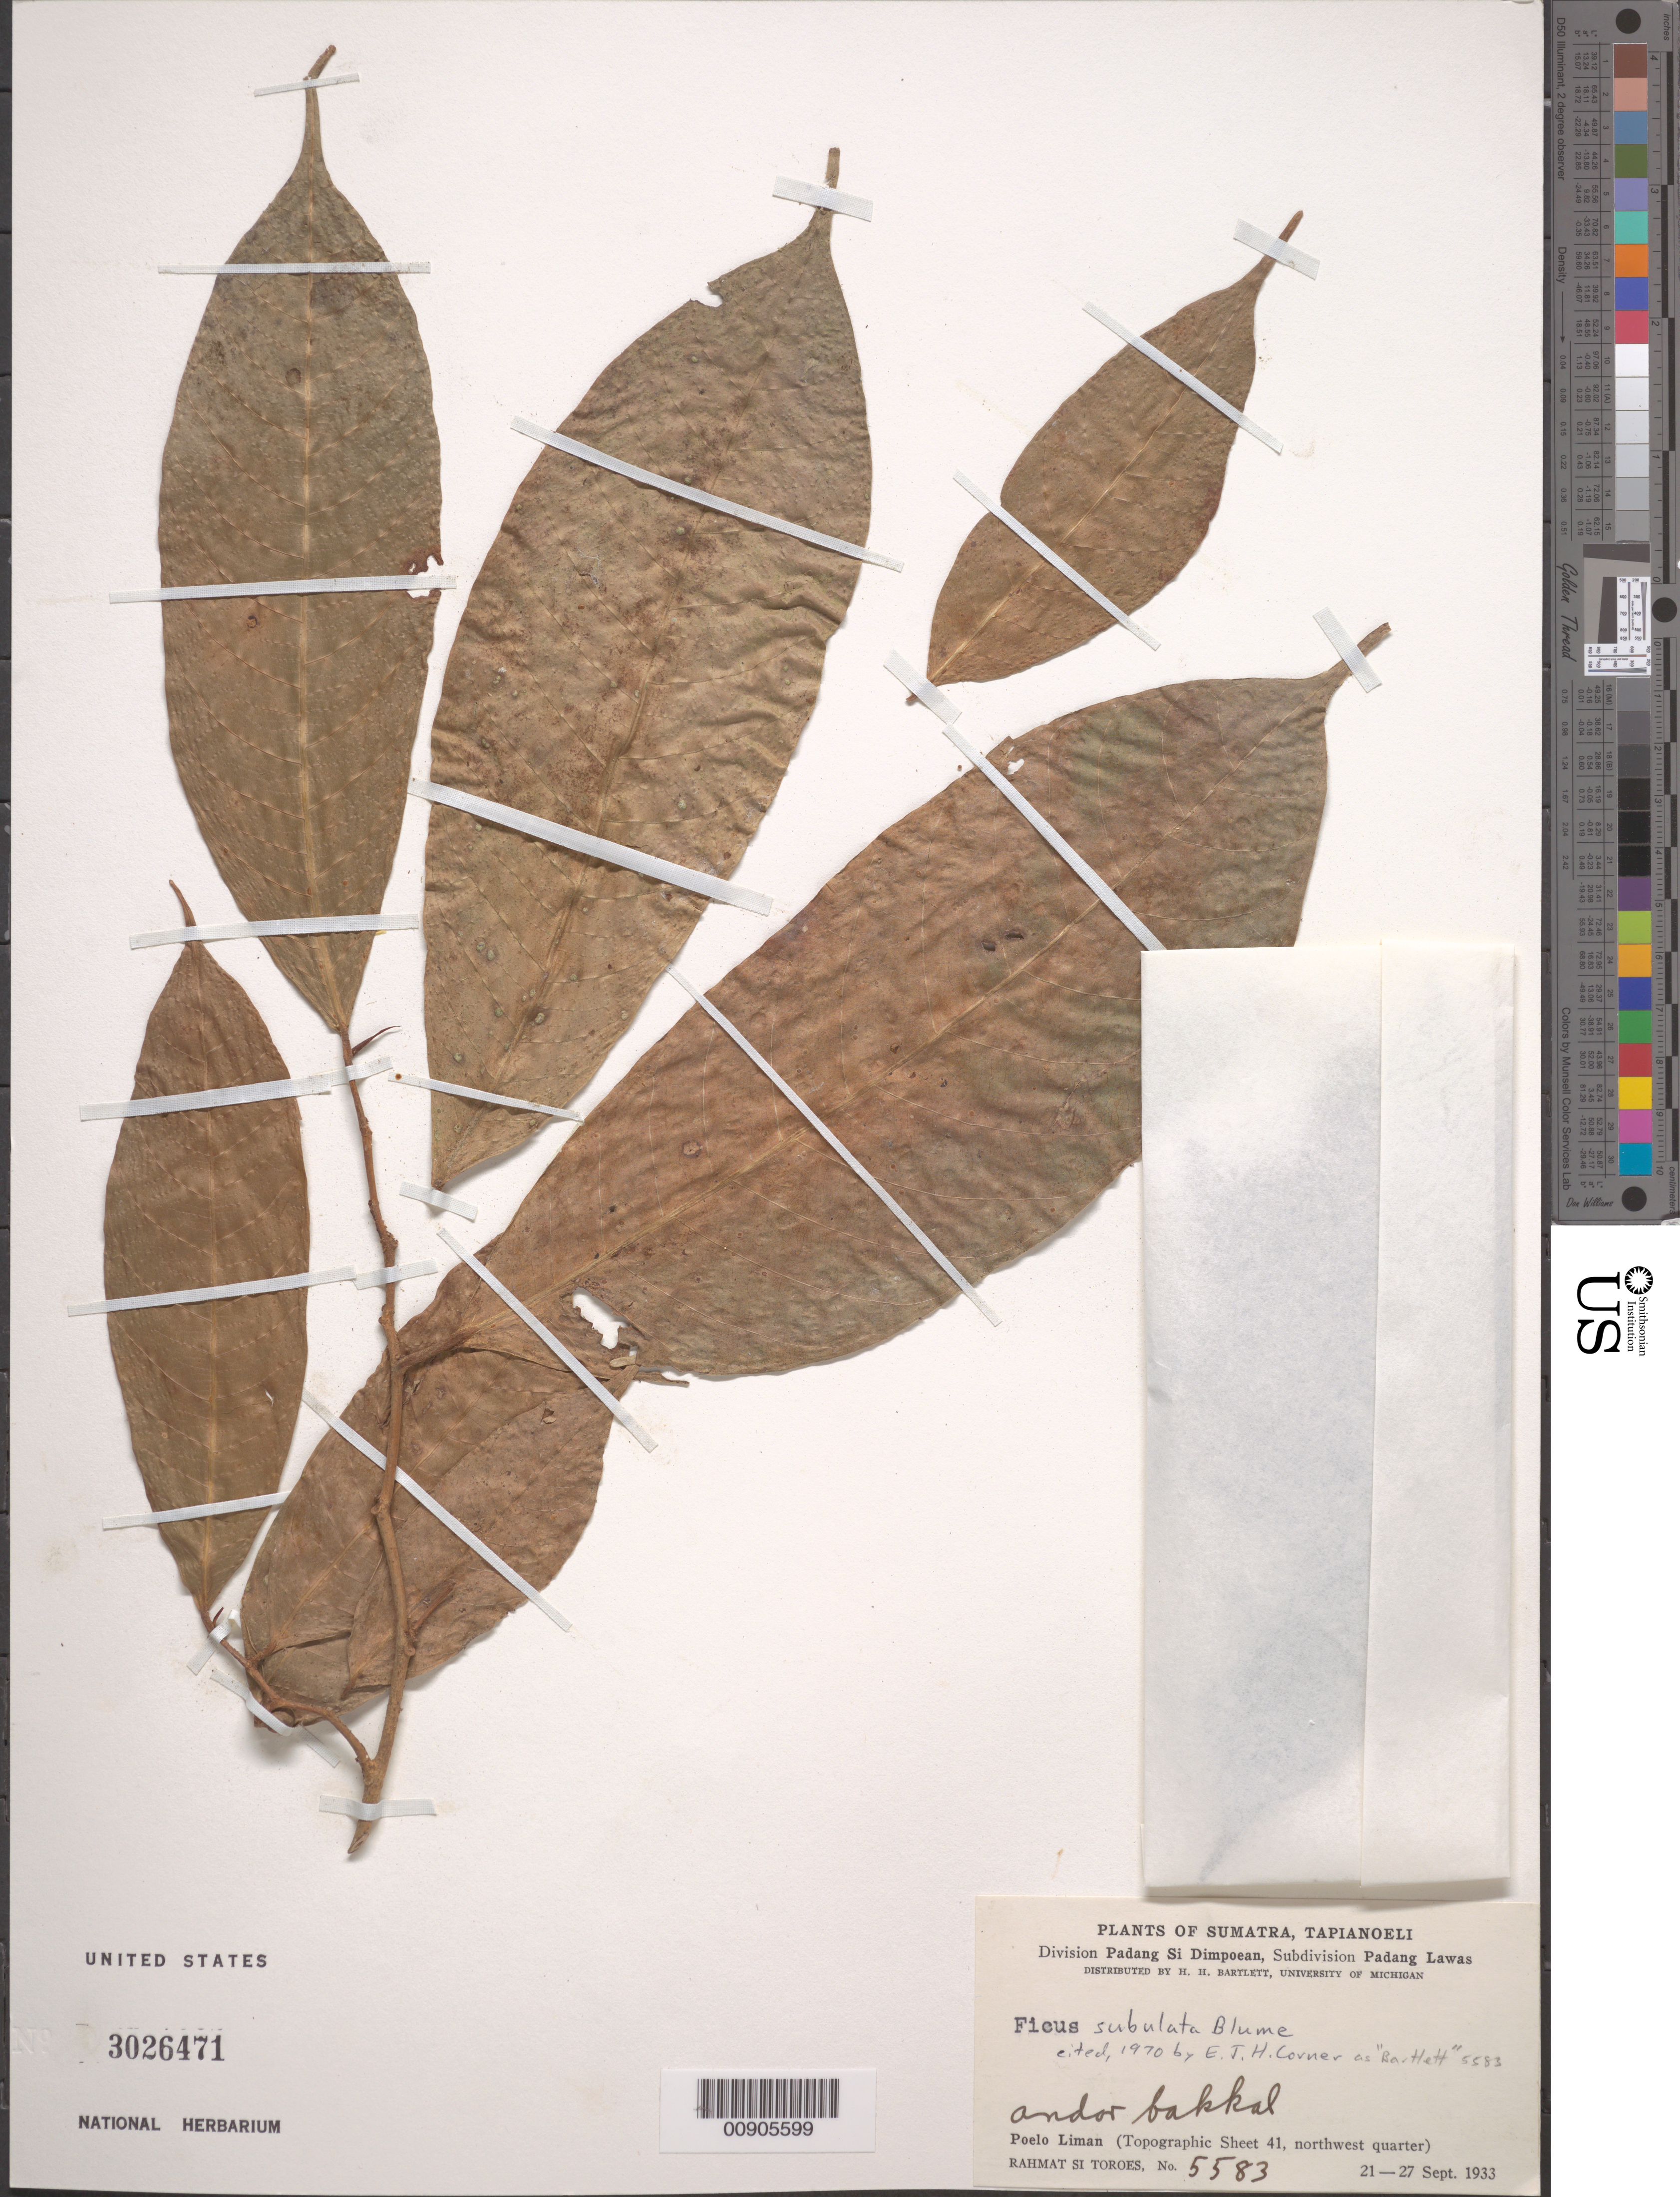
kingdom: Plantae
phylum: Tracheophyta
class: Magnoliopsida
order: Rosales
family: Moraceae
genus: Ficus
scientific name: Ficus subulata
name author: Blume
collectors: Rahmat Si Boeea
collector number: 5583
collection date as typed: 21 Sep 1933 to 27 Sep 1933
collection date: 1933-09-21/1933-09-27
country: Indonesia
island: Sumatra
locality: Poelo Liman: Topographic Sheet 41, NW quarter.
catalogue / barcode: US 3026471